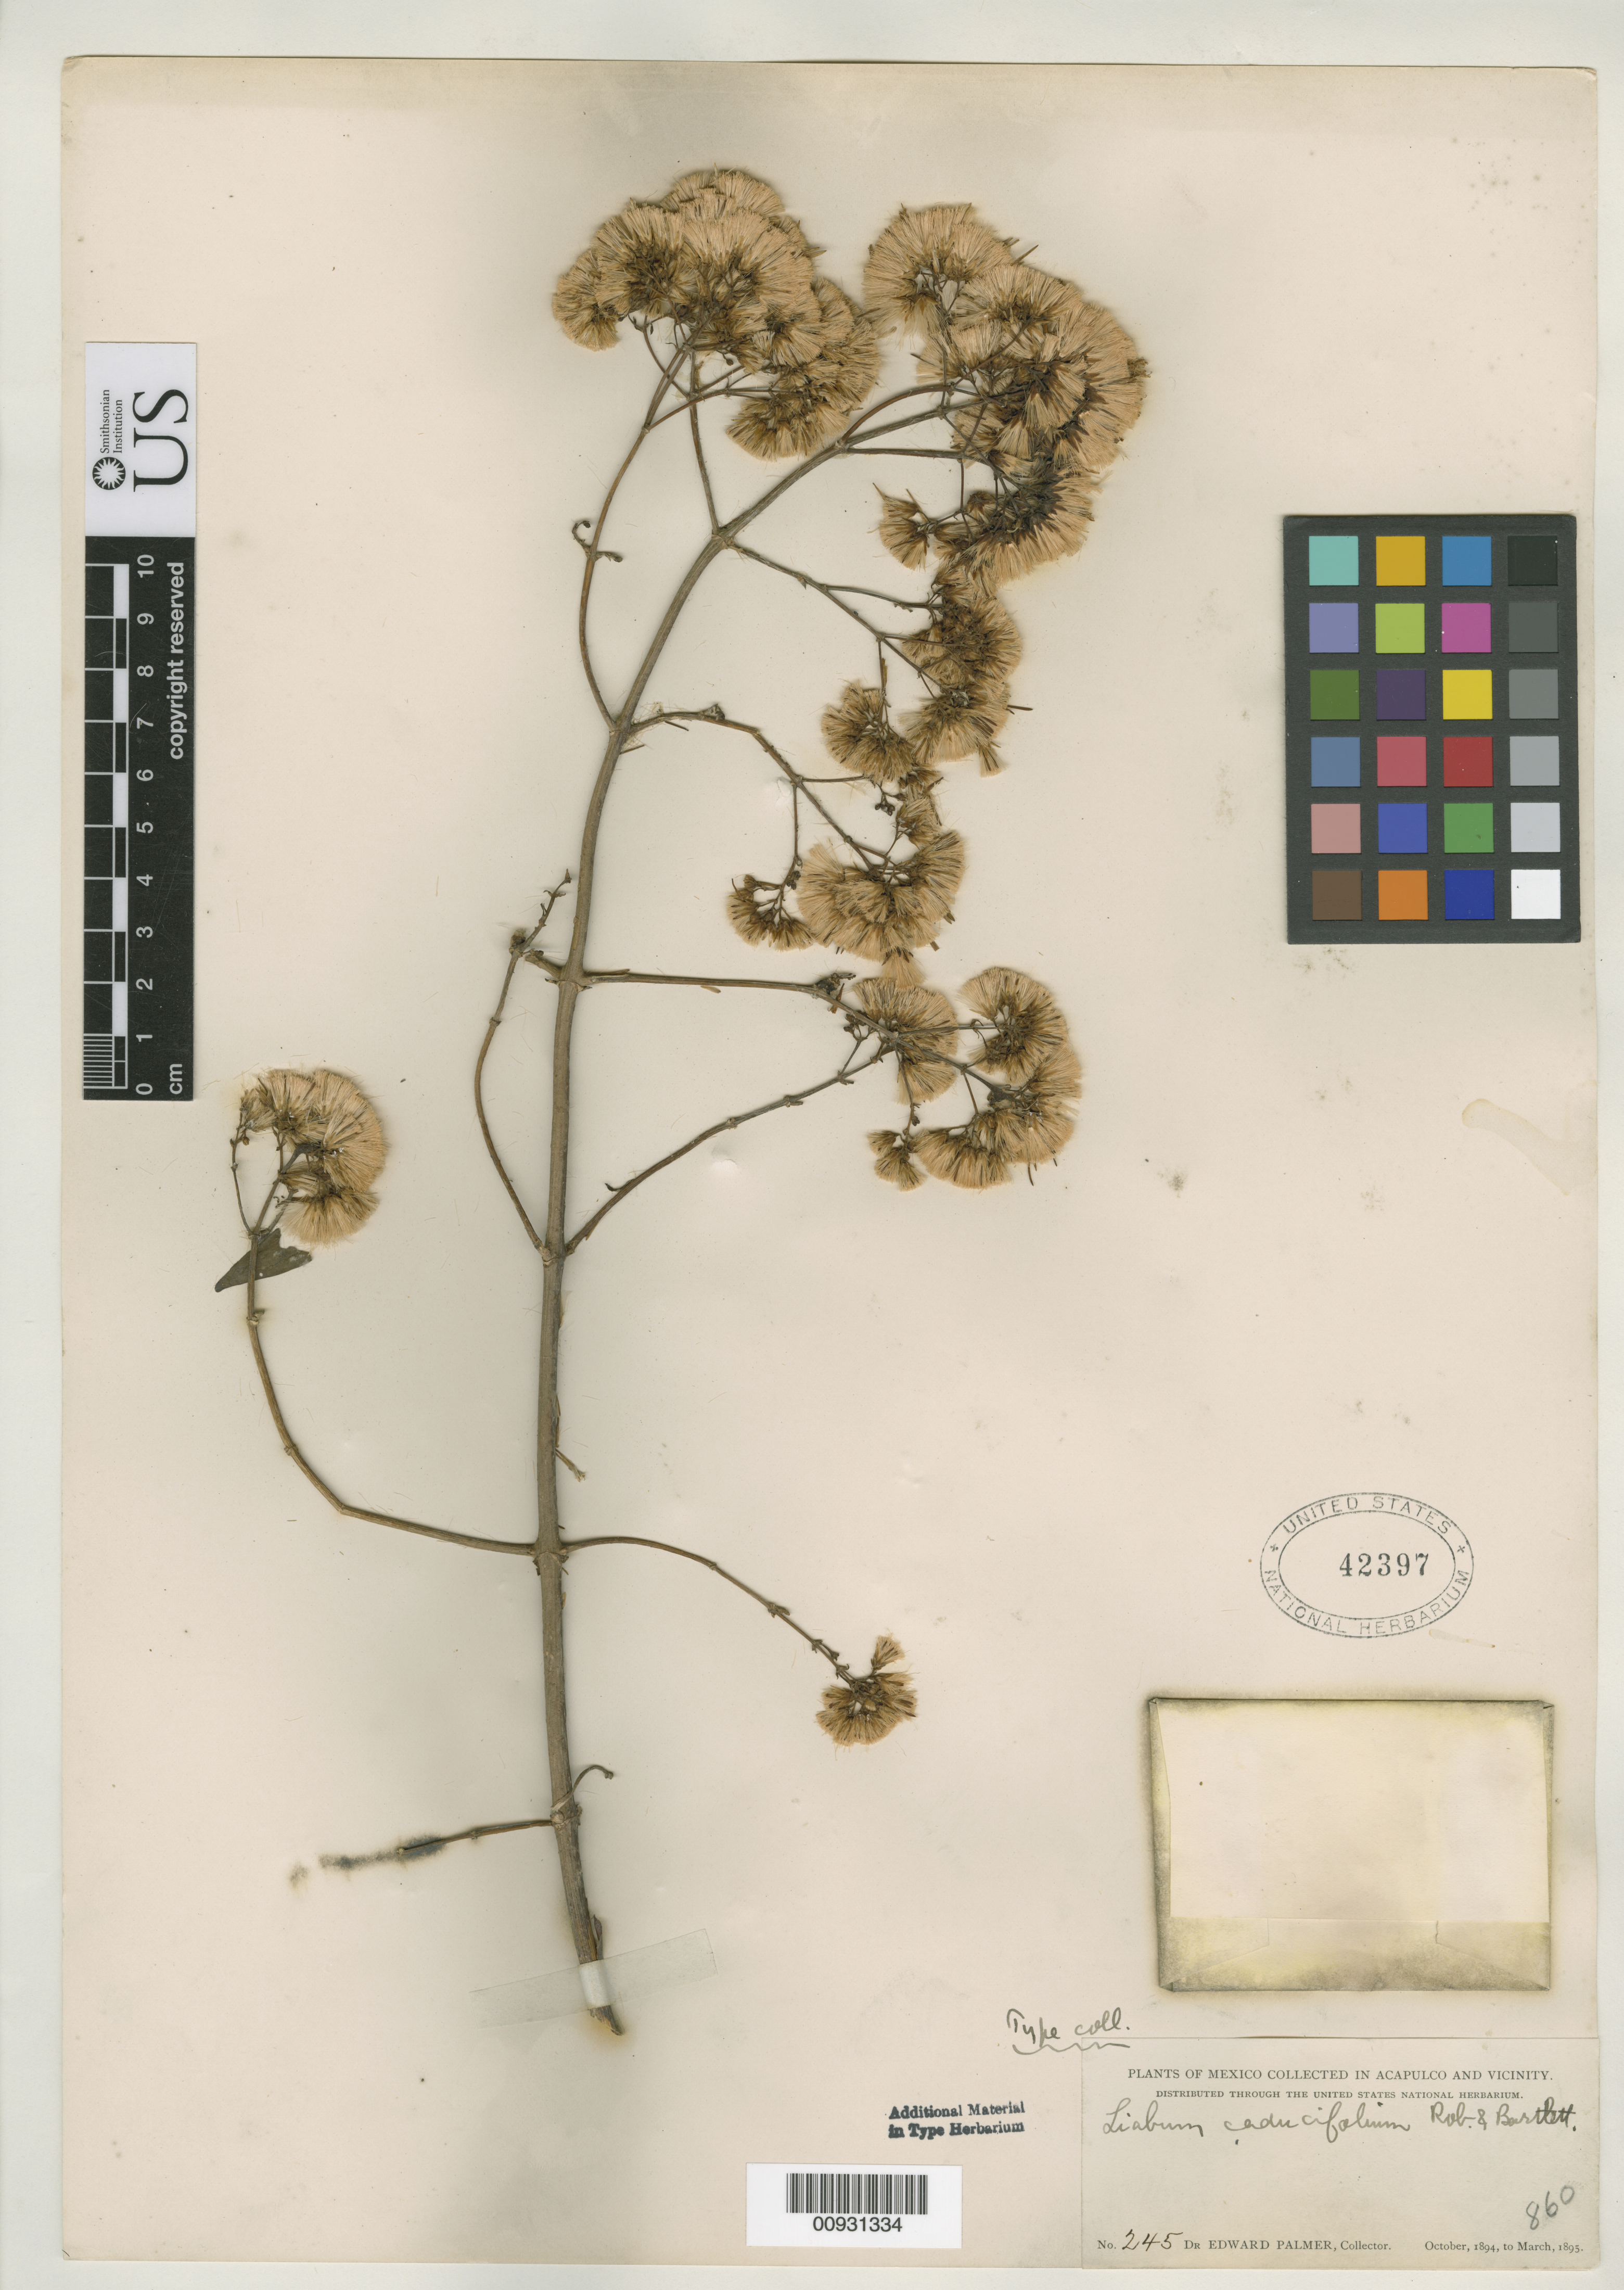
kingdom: Plantae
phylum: Tracheophyta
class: Magnoliopsida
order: Asterales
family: Asteraceae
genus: Liabum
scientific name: Liabum caducifolium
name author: B.L. Rob. & Bartlett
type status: Isotype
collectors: E. Palmer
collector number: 245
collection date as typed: Oct 1894 to -- Mar 1895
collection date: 1894-10/1895-03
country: Mexico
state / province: Guerrero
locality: Acapulco and vicinity.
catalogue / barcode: US 42397